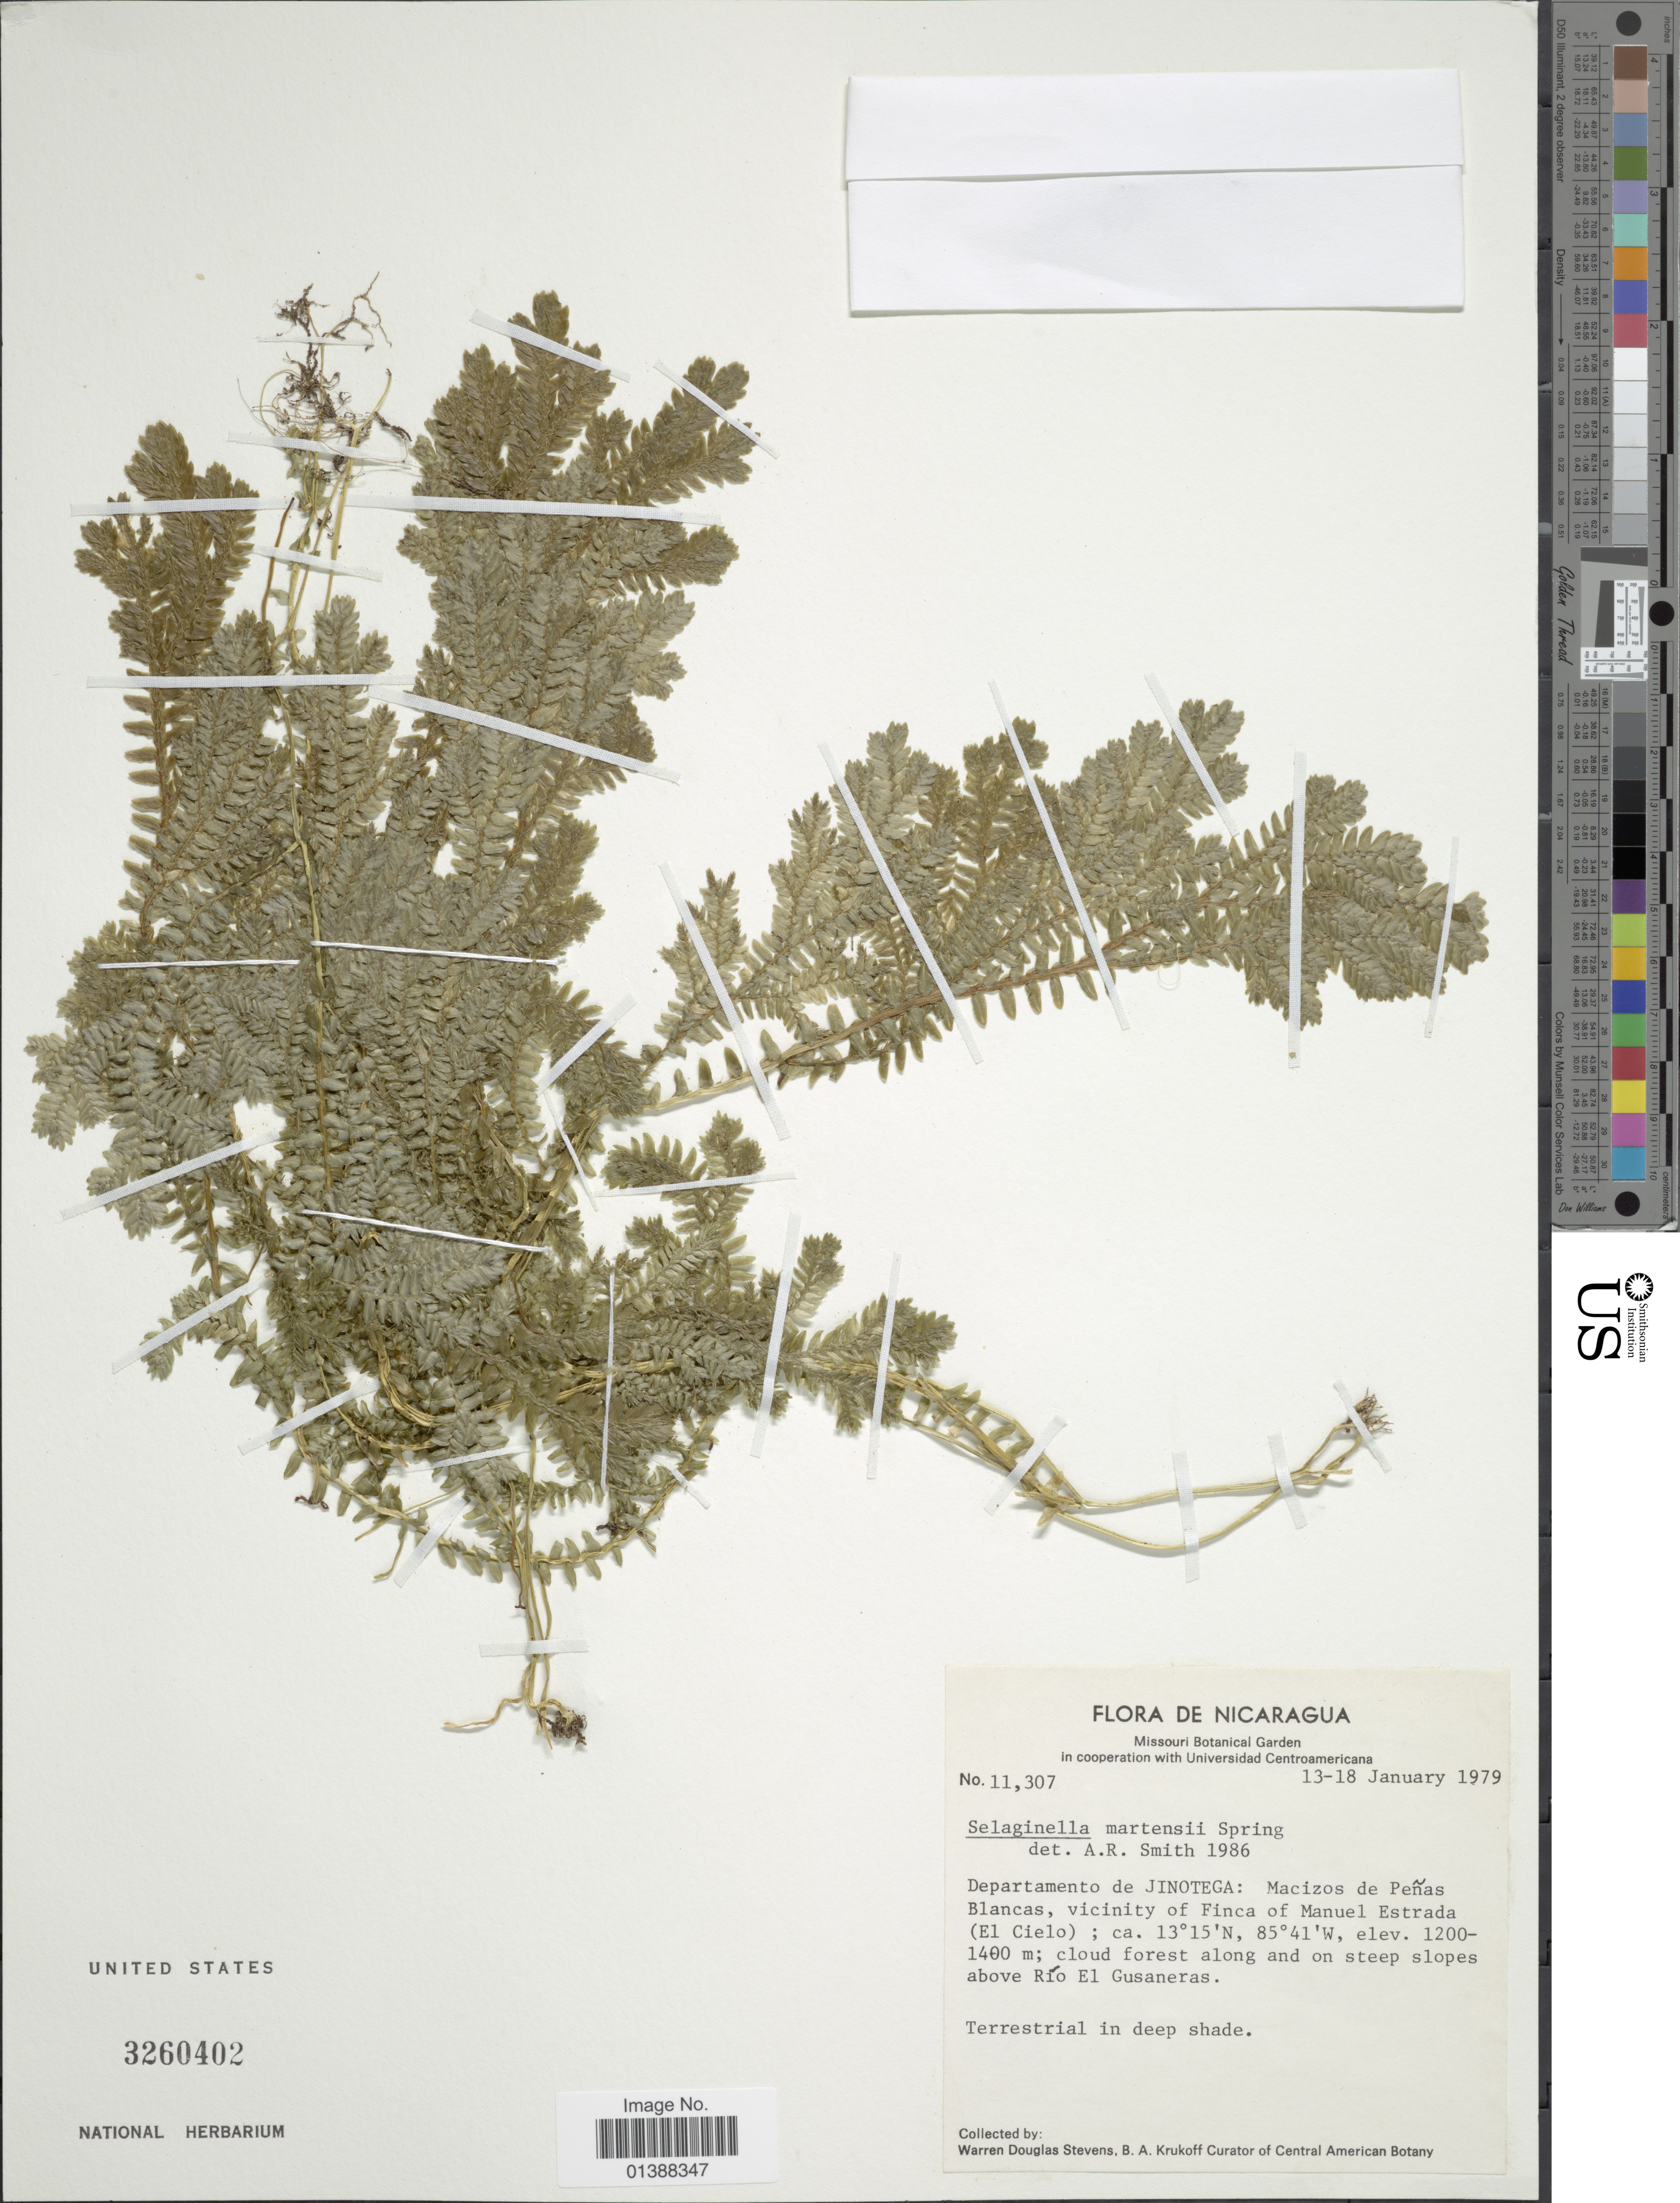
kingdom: Plantae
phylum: Tracheophyta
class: Lycopodiopsida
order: Selaginellales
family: Selaginellaceae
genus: Selaginella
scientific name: Selaginella martensii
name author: Spring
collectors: W. D. Stevens & B. A. Krukoff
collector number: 11307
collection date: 1979-01-13/1979-01-18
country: Nicaragua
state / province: Jinotega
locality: Macizos de Peñas Blancas, vicinity of Finca of Manuel Estrada (El Cielo), cloud forest along and on steep slopes above Río El Gusaneras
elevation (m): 1200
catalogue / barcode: US 3260402